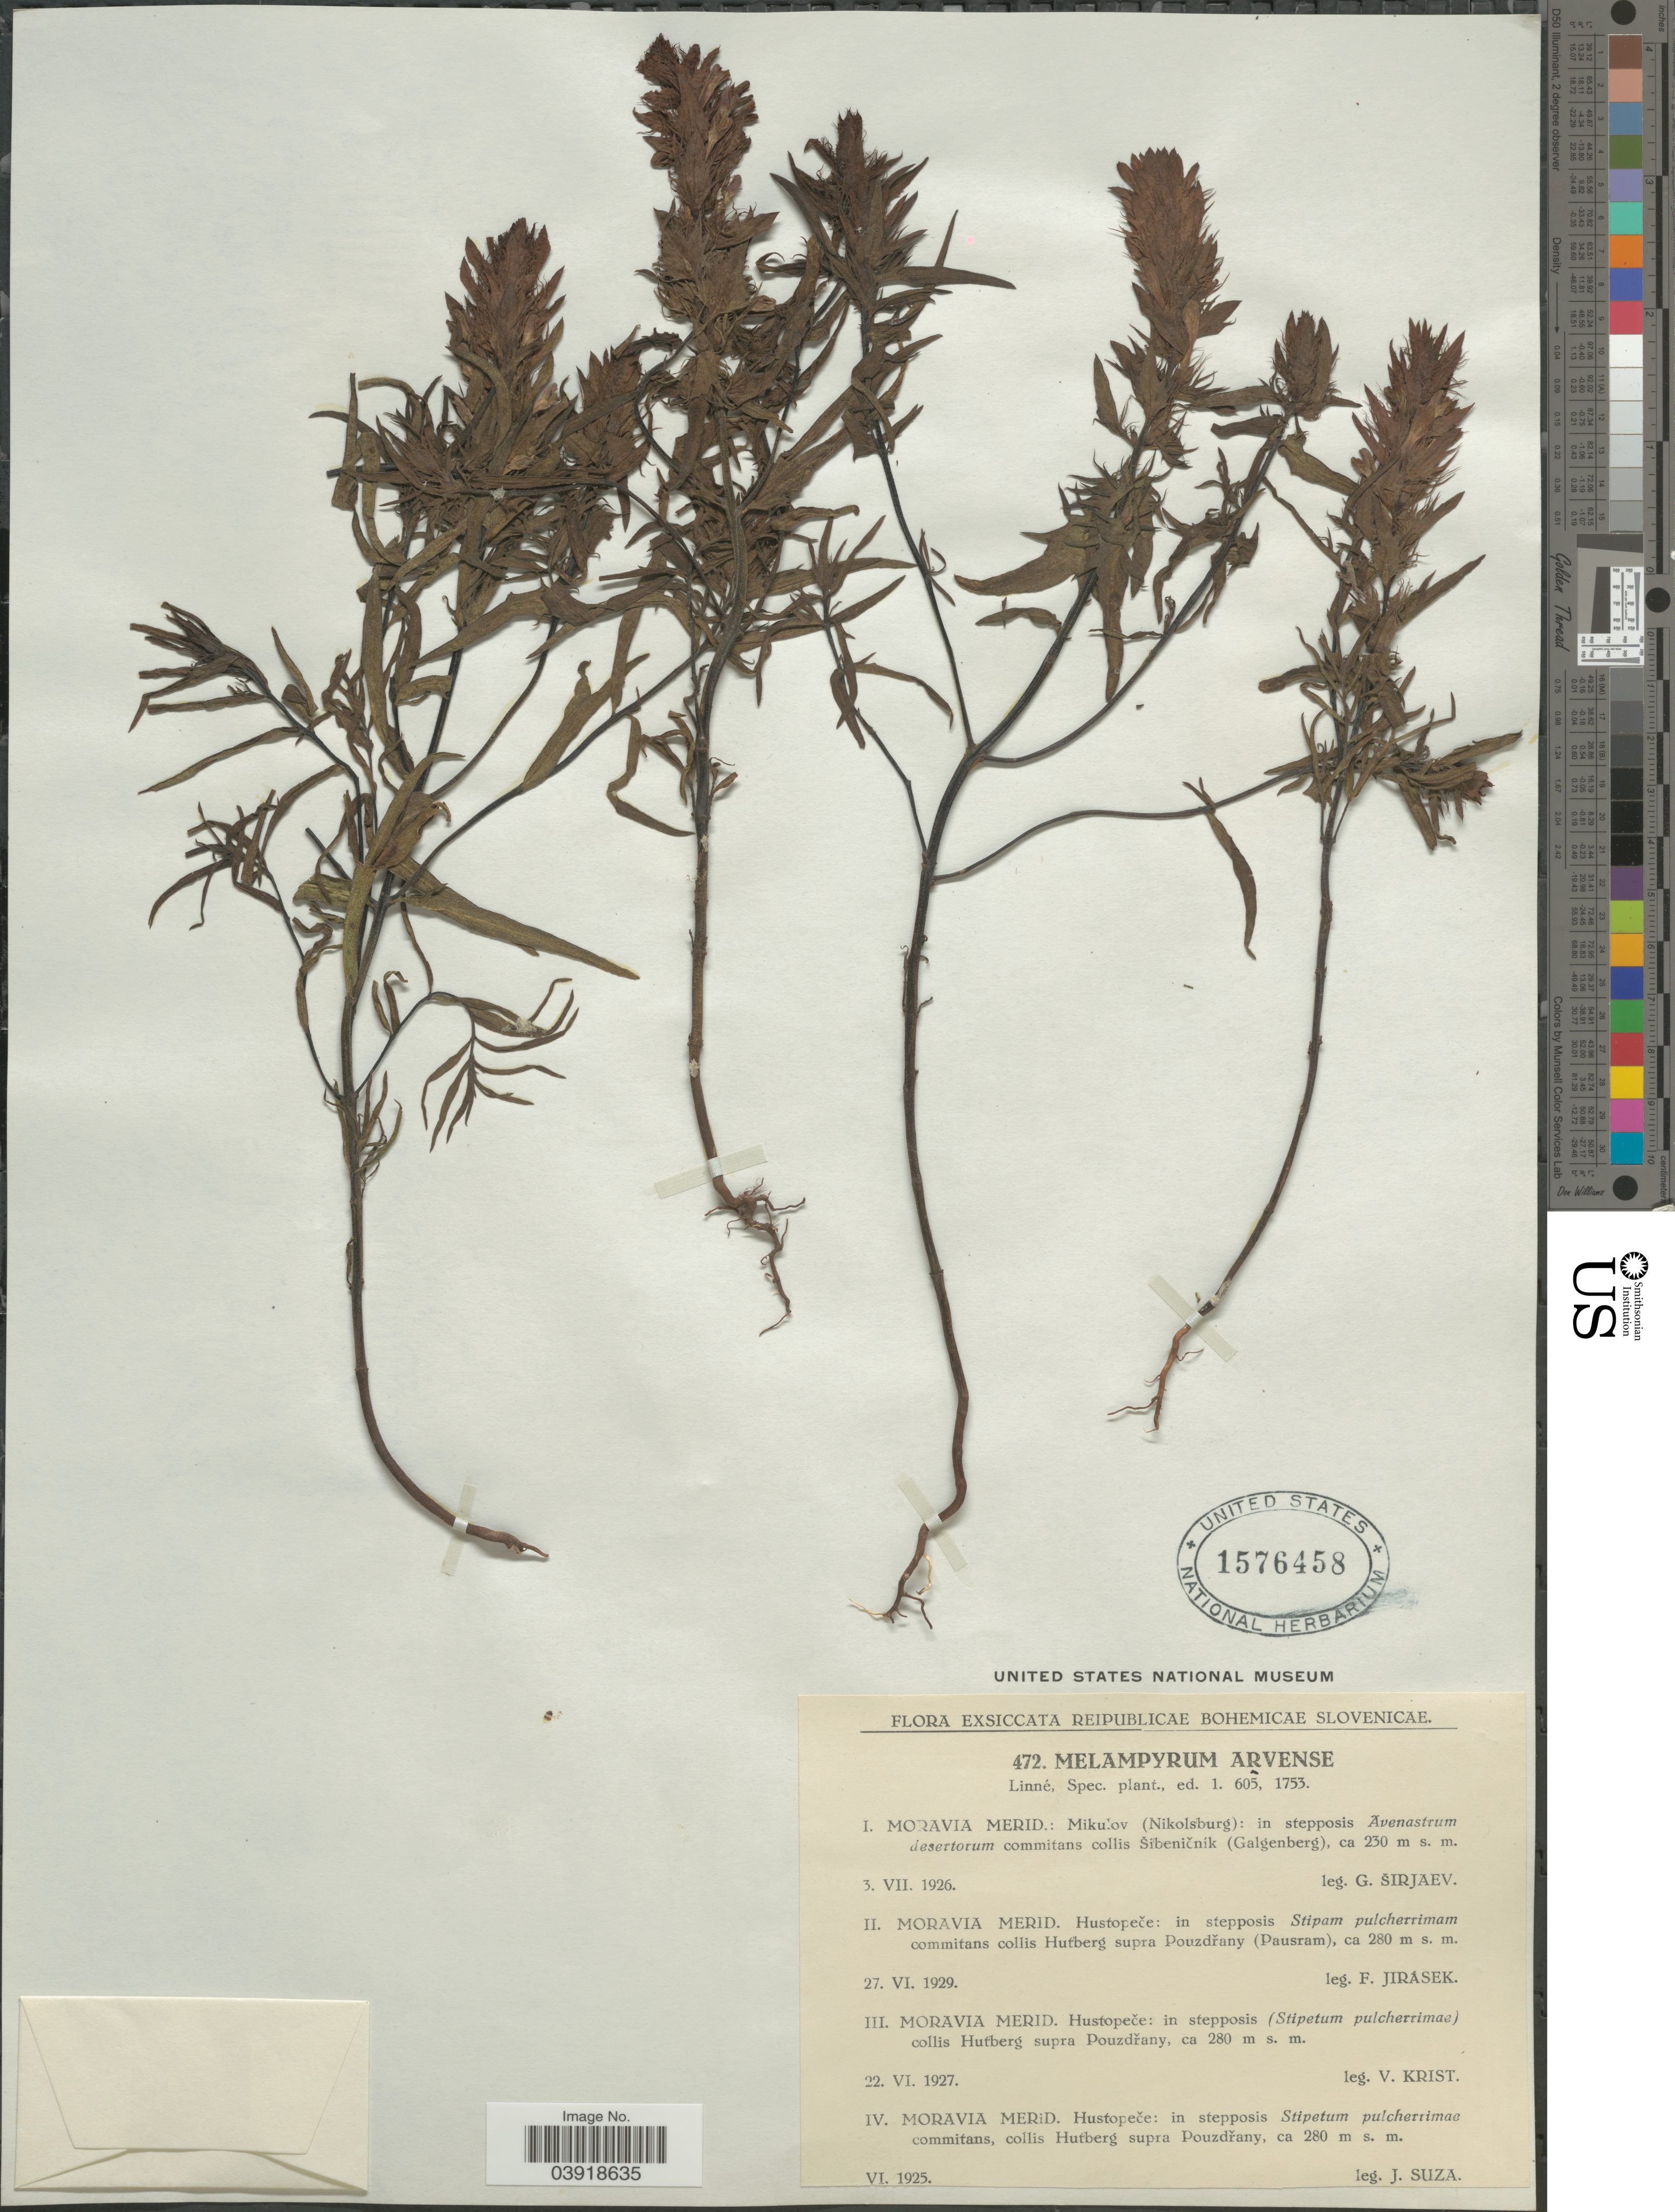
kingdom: Plantae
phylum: Tracheophyta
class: Magnoliopsida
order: Lamiales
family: Orobanchaceae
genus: Melampyrum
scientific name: Melampyrum arvense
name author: L.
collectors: J. Suza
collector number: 472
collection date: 1925-06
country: Czechia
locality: Moravia Merid. Hustopeče: in stepposis Stipetum pulcherrimae commitans, collis Hutberg supra Pouzdřany.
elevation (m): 280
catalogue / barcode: US 1576458-4